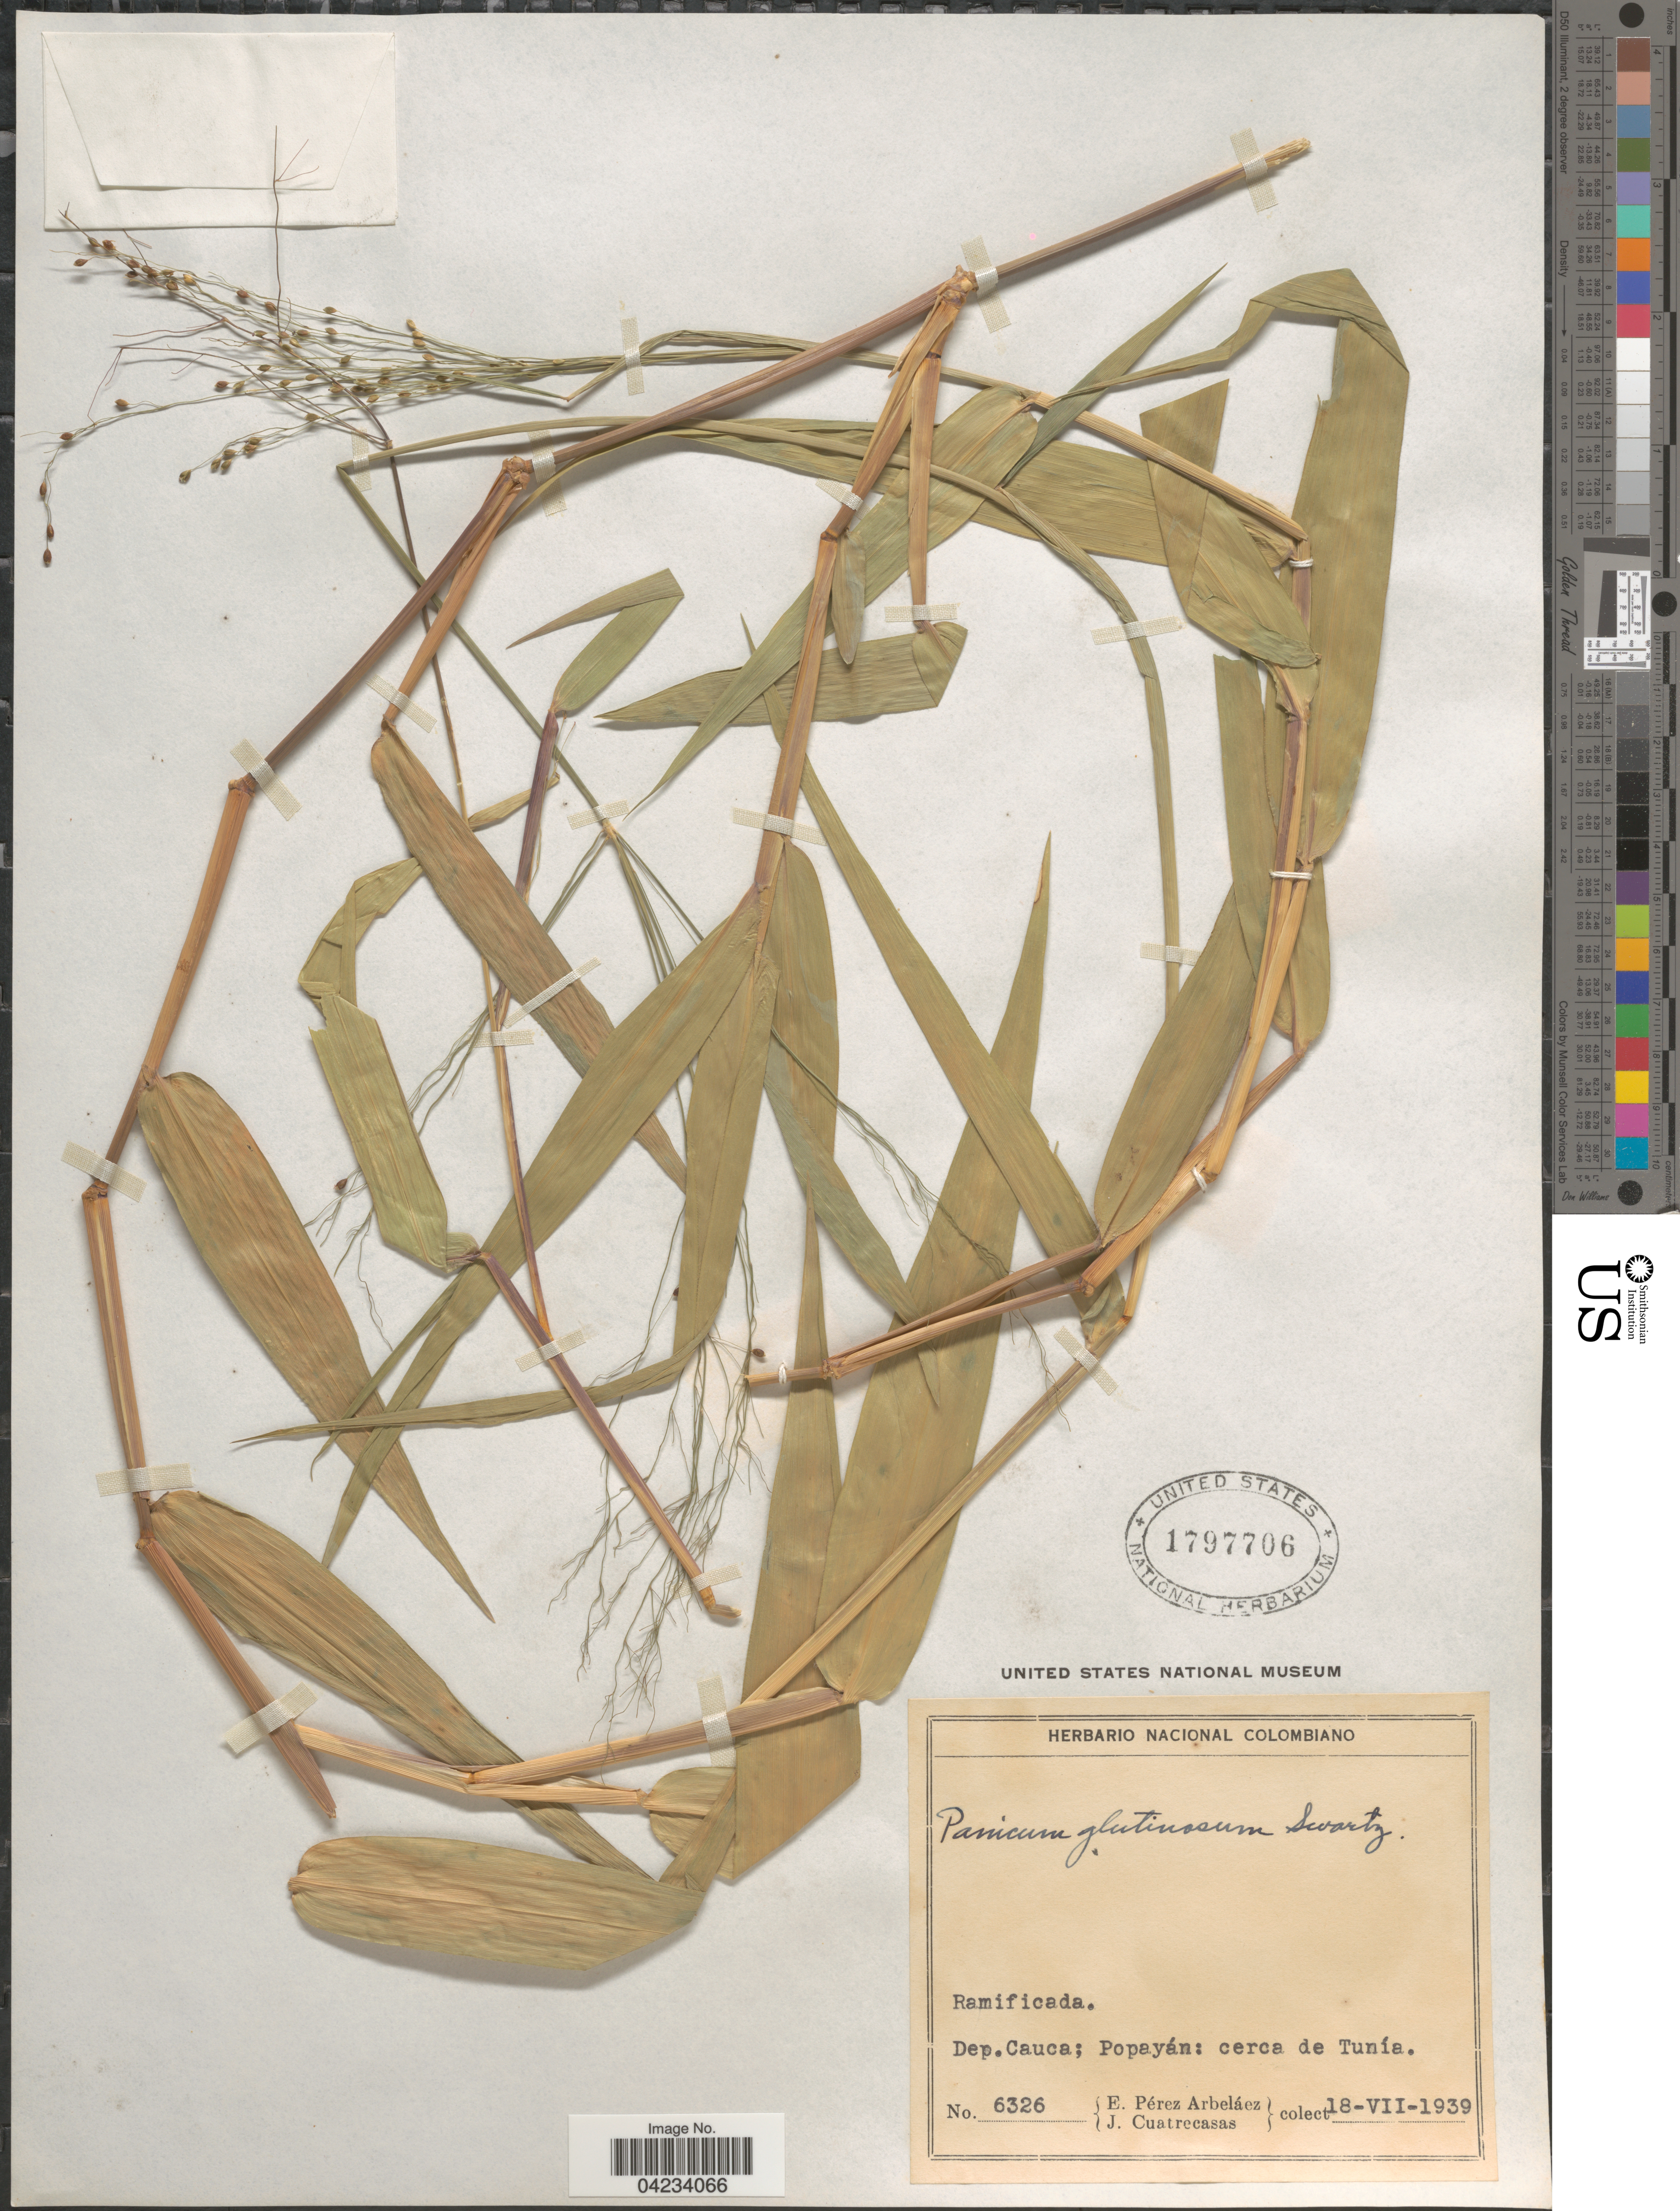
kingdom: Plantae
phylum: Tracheophyta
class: Liliopsida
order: Poales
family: Poaceae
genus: Homolepis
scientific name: Homolepis glutinosa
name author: (Sw.) Zuloaga & Soderstr.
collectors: E. Pérez Arbeláez & J. Cuatrecasas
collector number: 6326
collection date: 1939-07-18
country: Colombia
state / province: Cauca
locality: Dep. Cauca; Popayán: cerca de Tunía.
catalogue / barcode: US 1797706